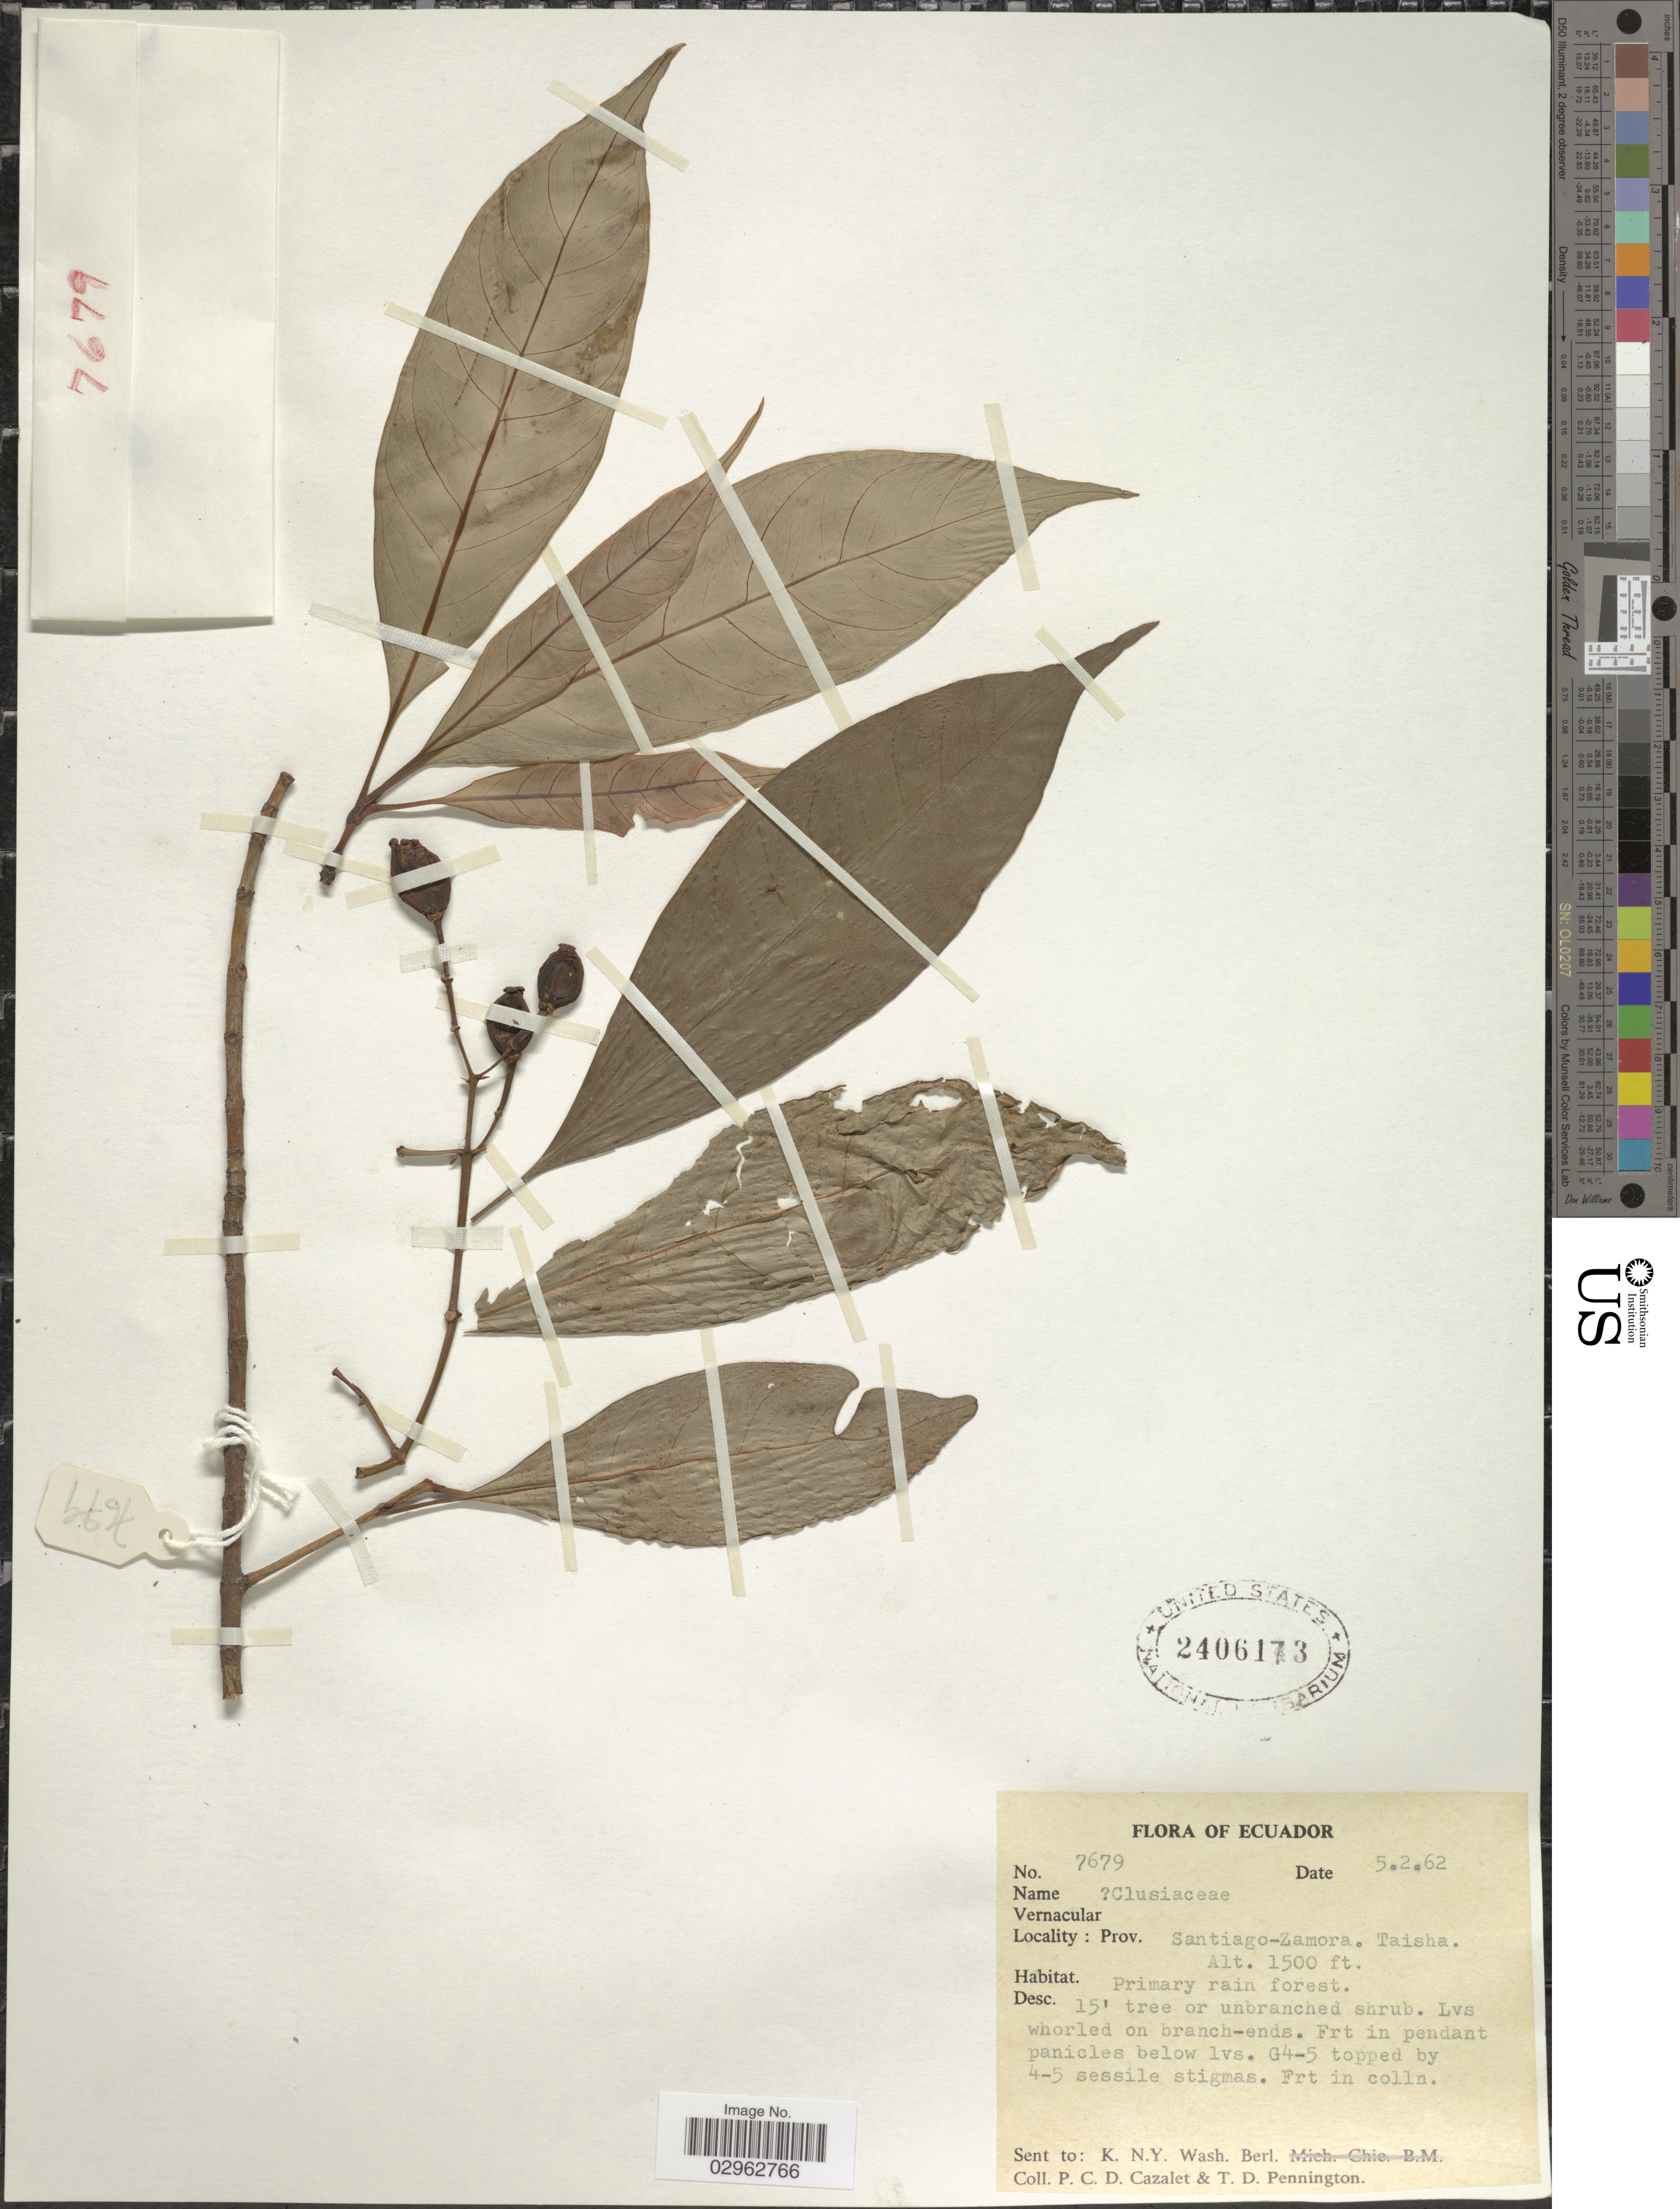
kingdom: Plantae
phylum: Tracheophyta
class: Magnoliopsida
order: Malpighiales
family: Clusiaceae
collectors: P. C. D. Cazalet & T. D. Pennington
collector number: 7679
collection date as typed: Transcribed d/m/y: 5/2/62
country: Ecuador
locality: Prov. Santiago-Zamora, Taisha.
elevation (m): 457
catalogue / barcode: US 2406173